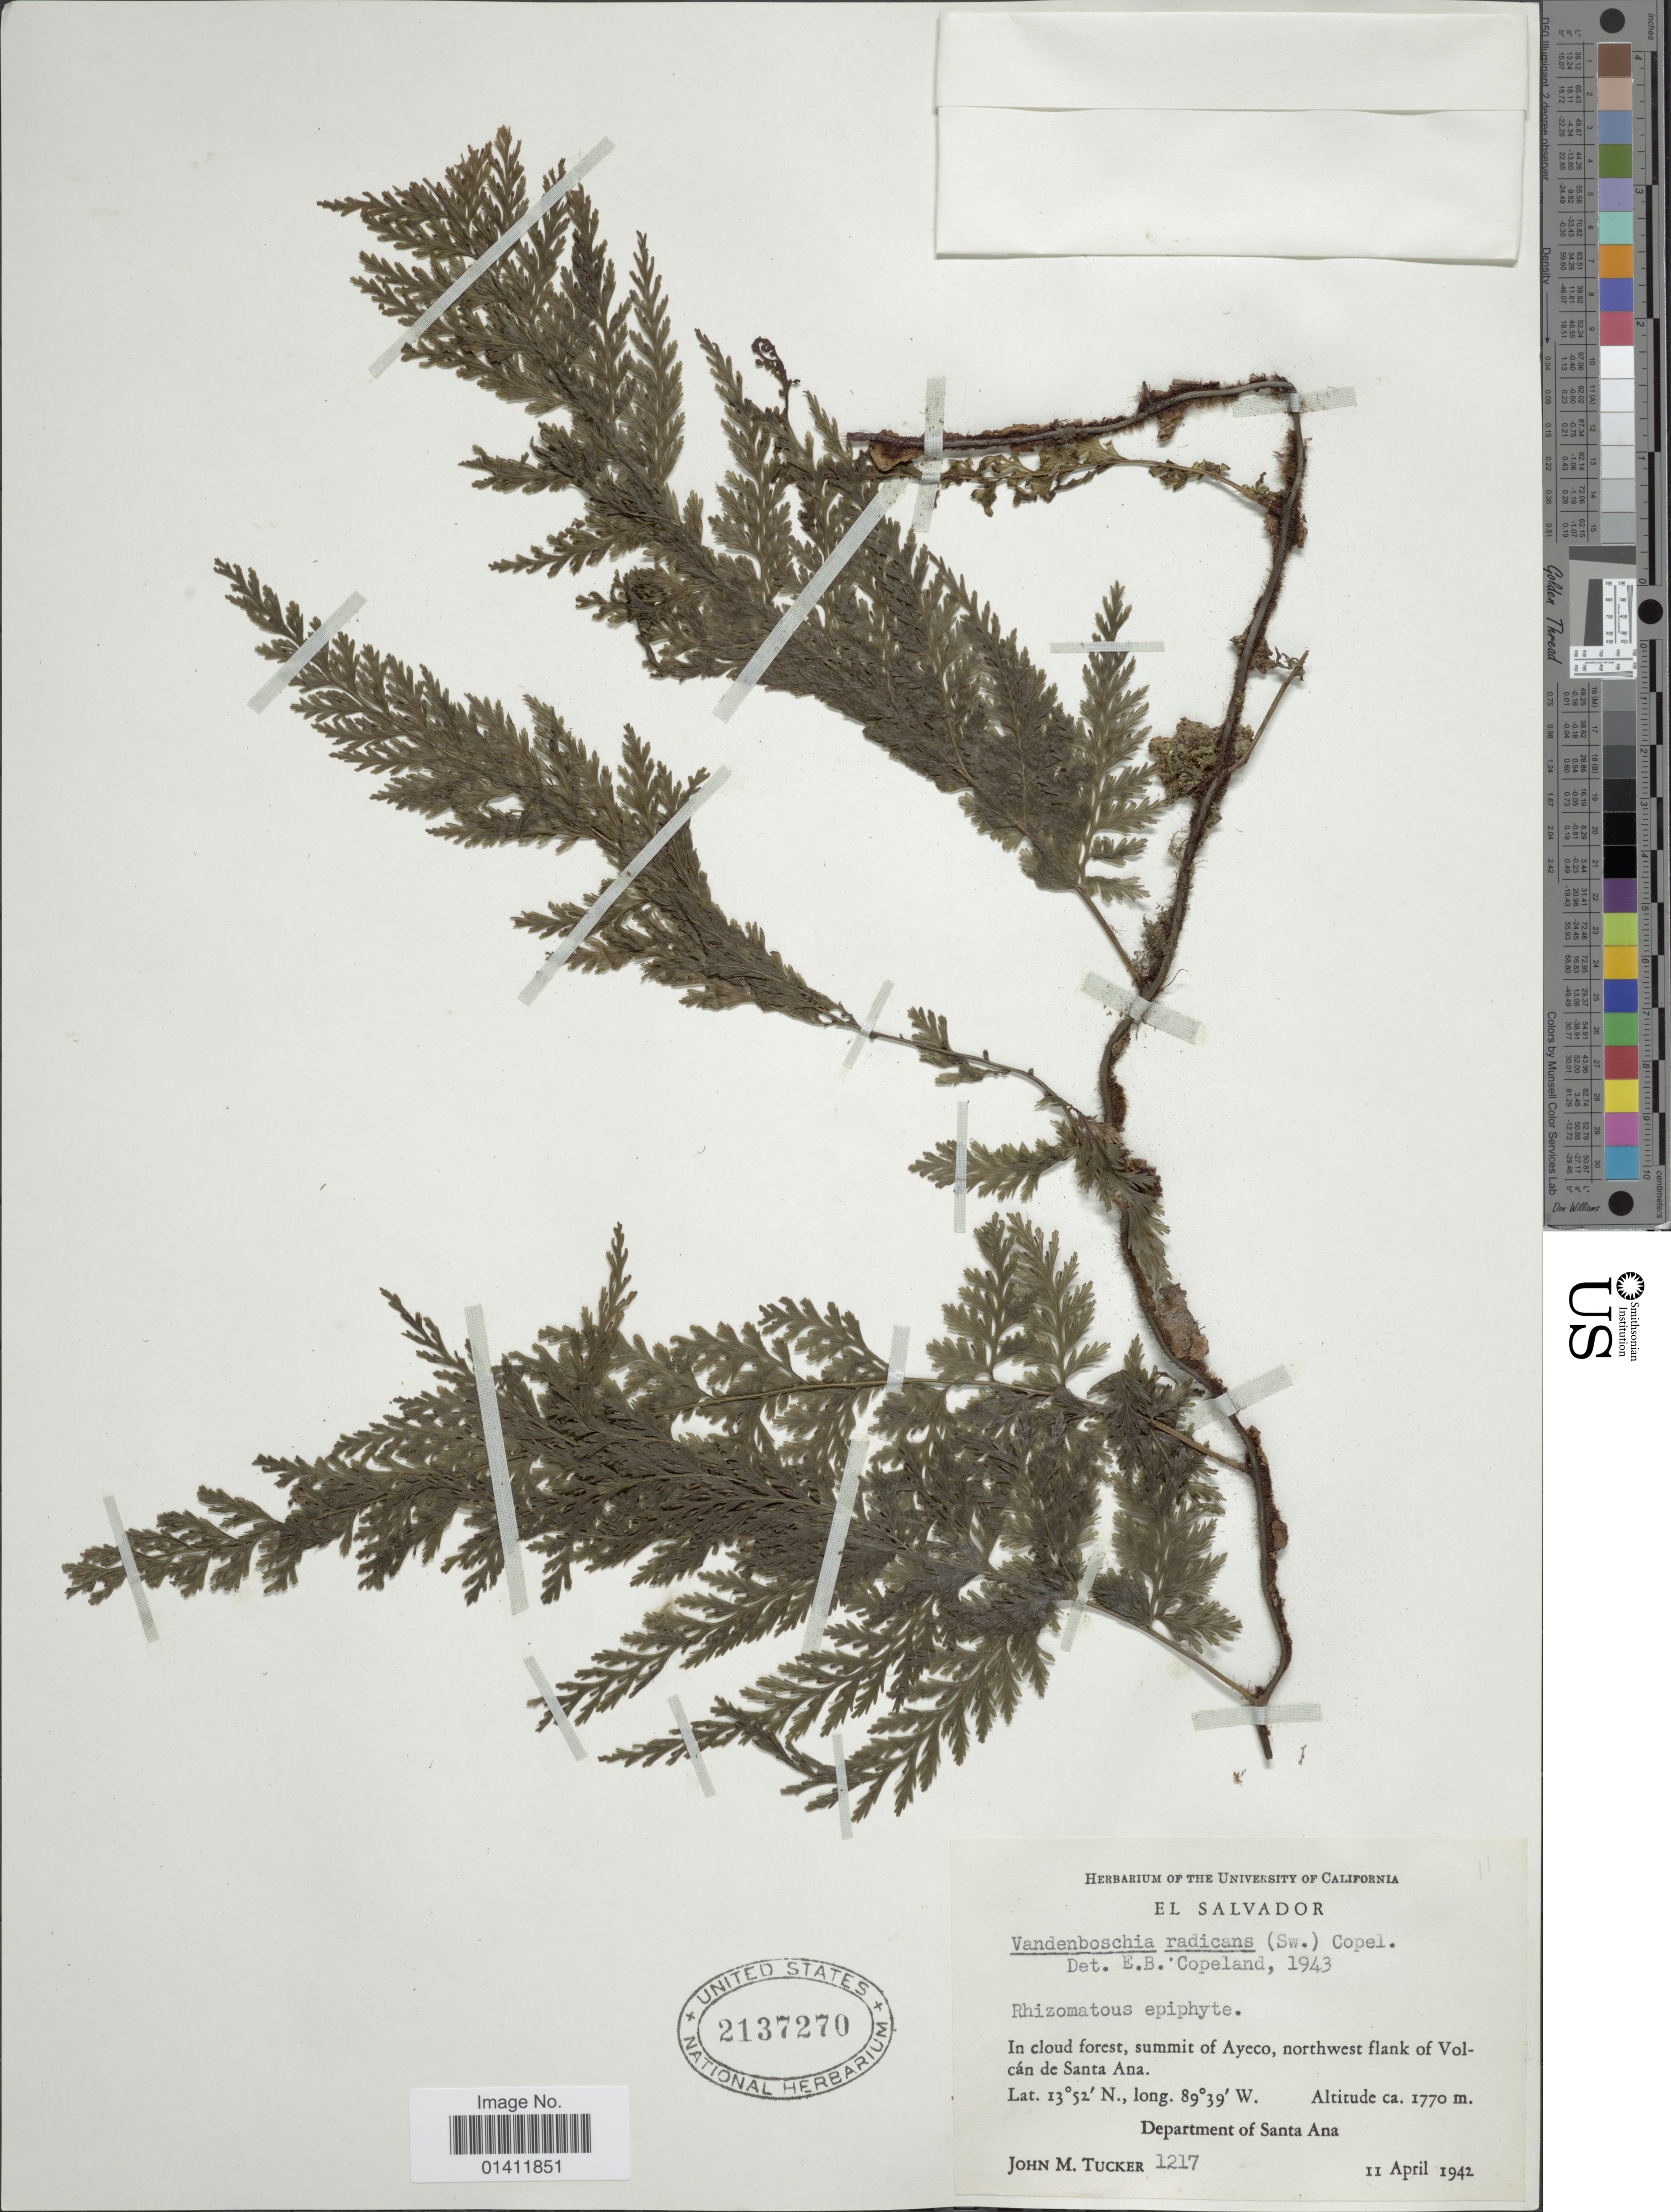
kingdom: Plantae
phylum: Tracheophyta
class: Polypodiopsida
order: Hymenophyllales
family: Hymenophyllaceae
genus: Vandenboschia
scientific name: Vandenboschia radicans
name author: (Sw.) Copel.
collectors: J. M. Tucker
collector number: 1217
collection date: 1942-04-11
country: El Salvador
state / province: Santa Ana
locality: Summit of Ayeco, northwest flank of Volcan de Santa Ana.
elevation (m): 1770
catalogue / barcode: US 2137270